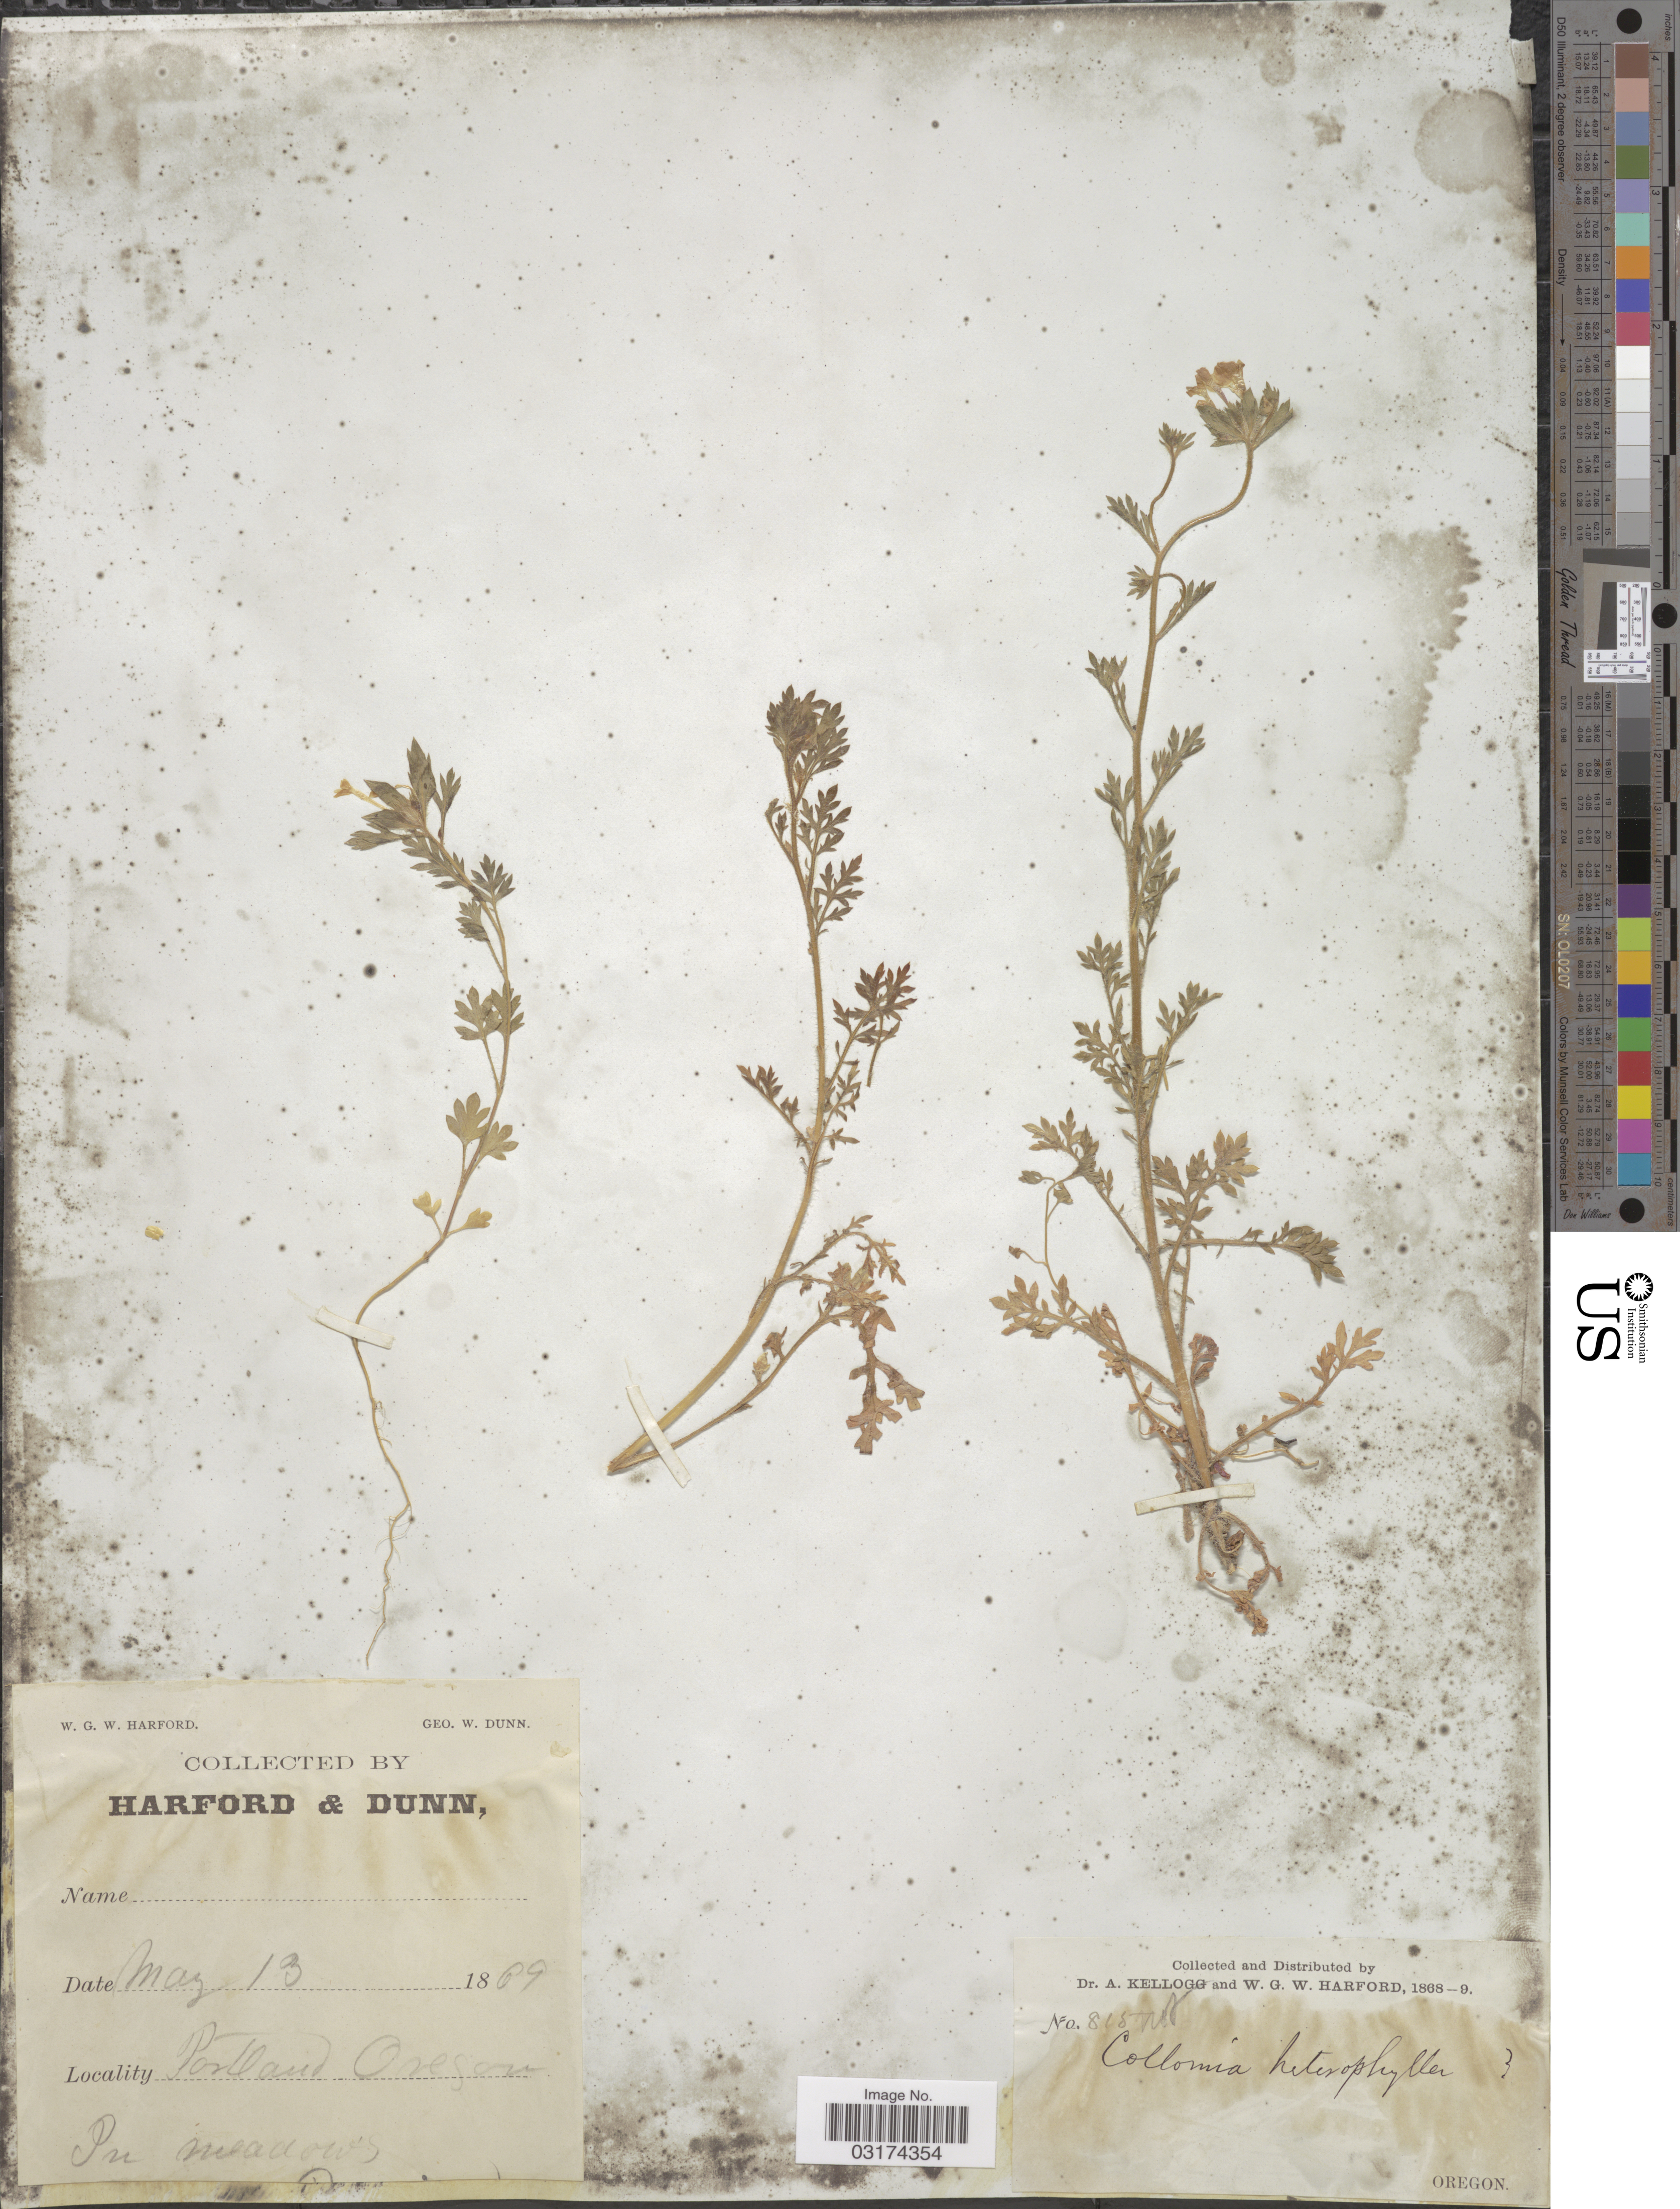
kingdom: Plantae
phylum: Tracheophyta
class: Magnoliopsida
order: Ericales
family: Polemoniaceae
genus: Collomia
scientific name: Collomia heterophylla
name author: Hook.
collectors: W. G. W. Harford, G. W.Dunn & A. Kellogg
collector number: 815!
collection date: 1869-05-13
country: United States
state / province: Oregon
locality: Portland.